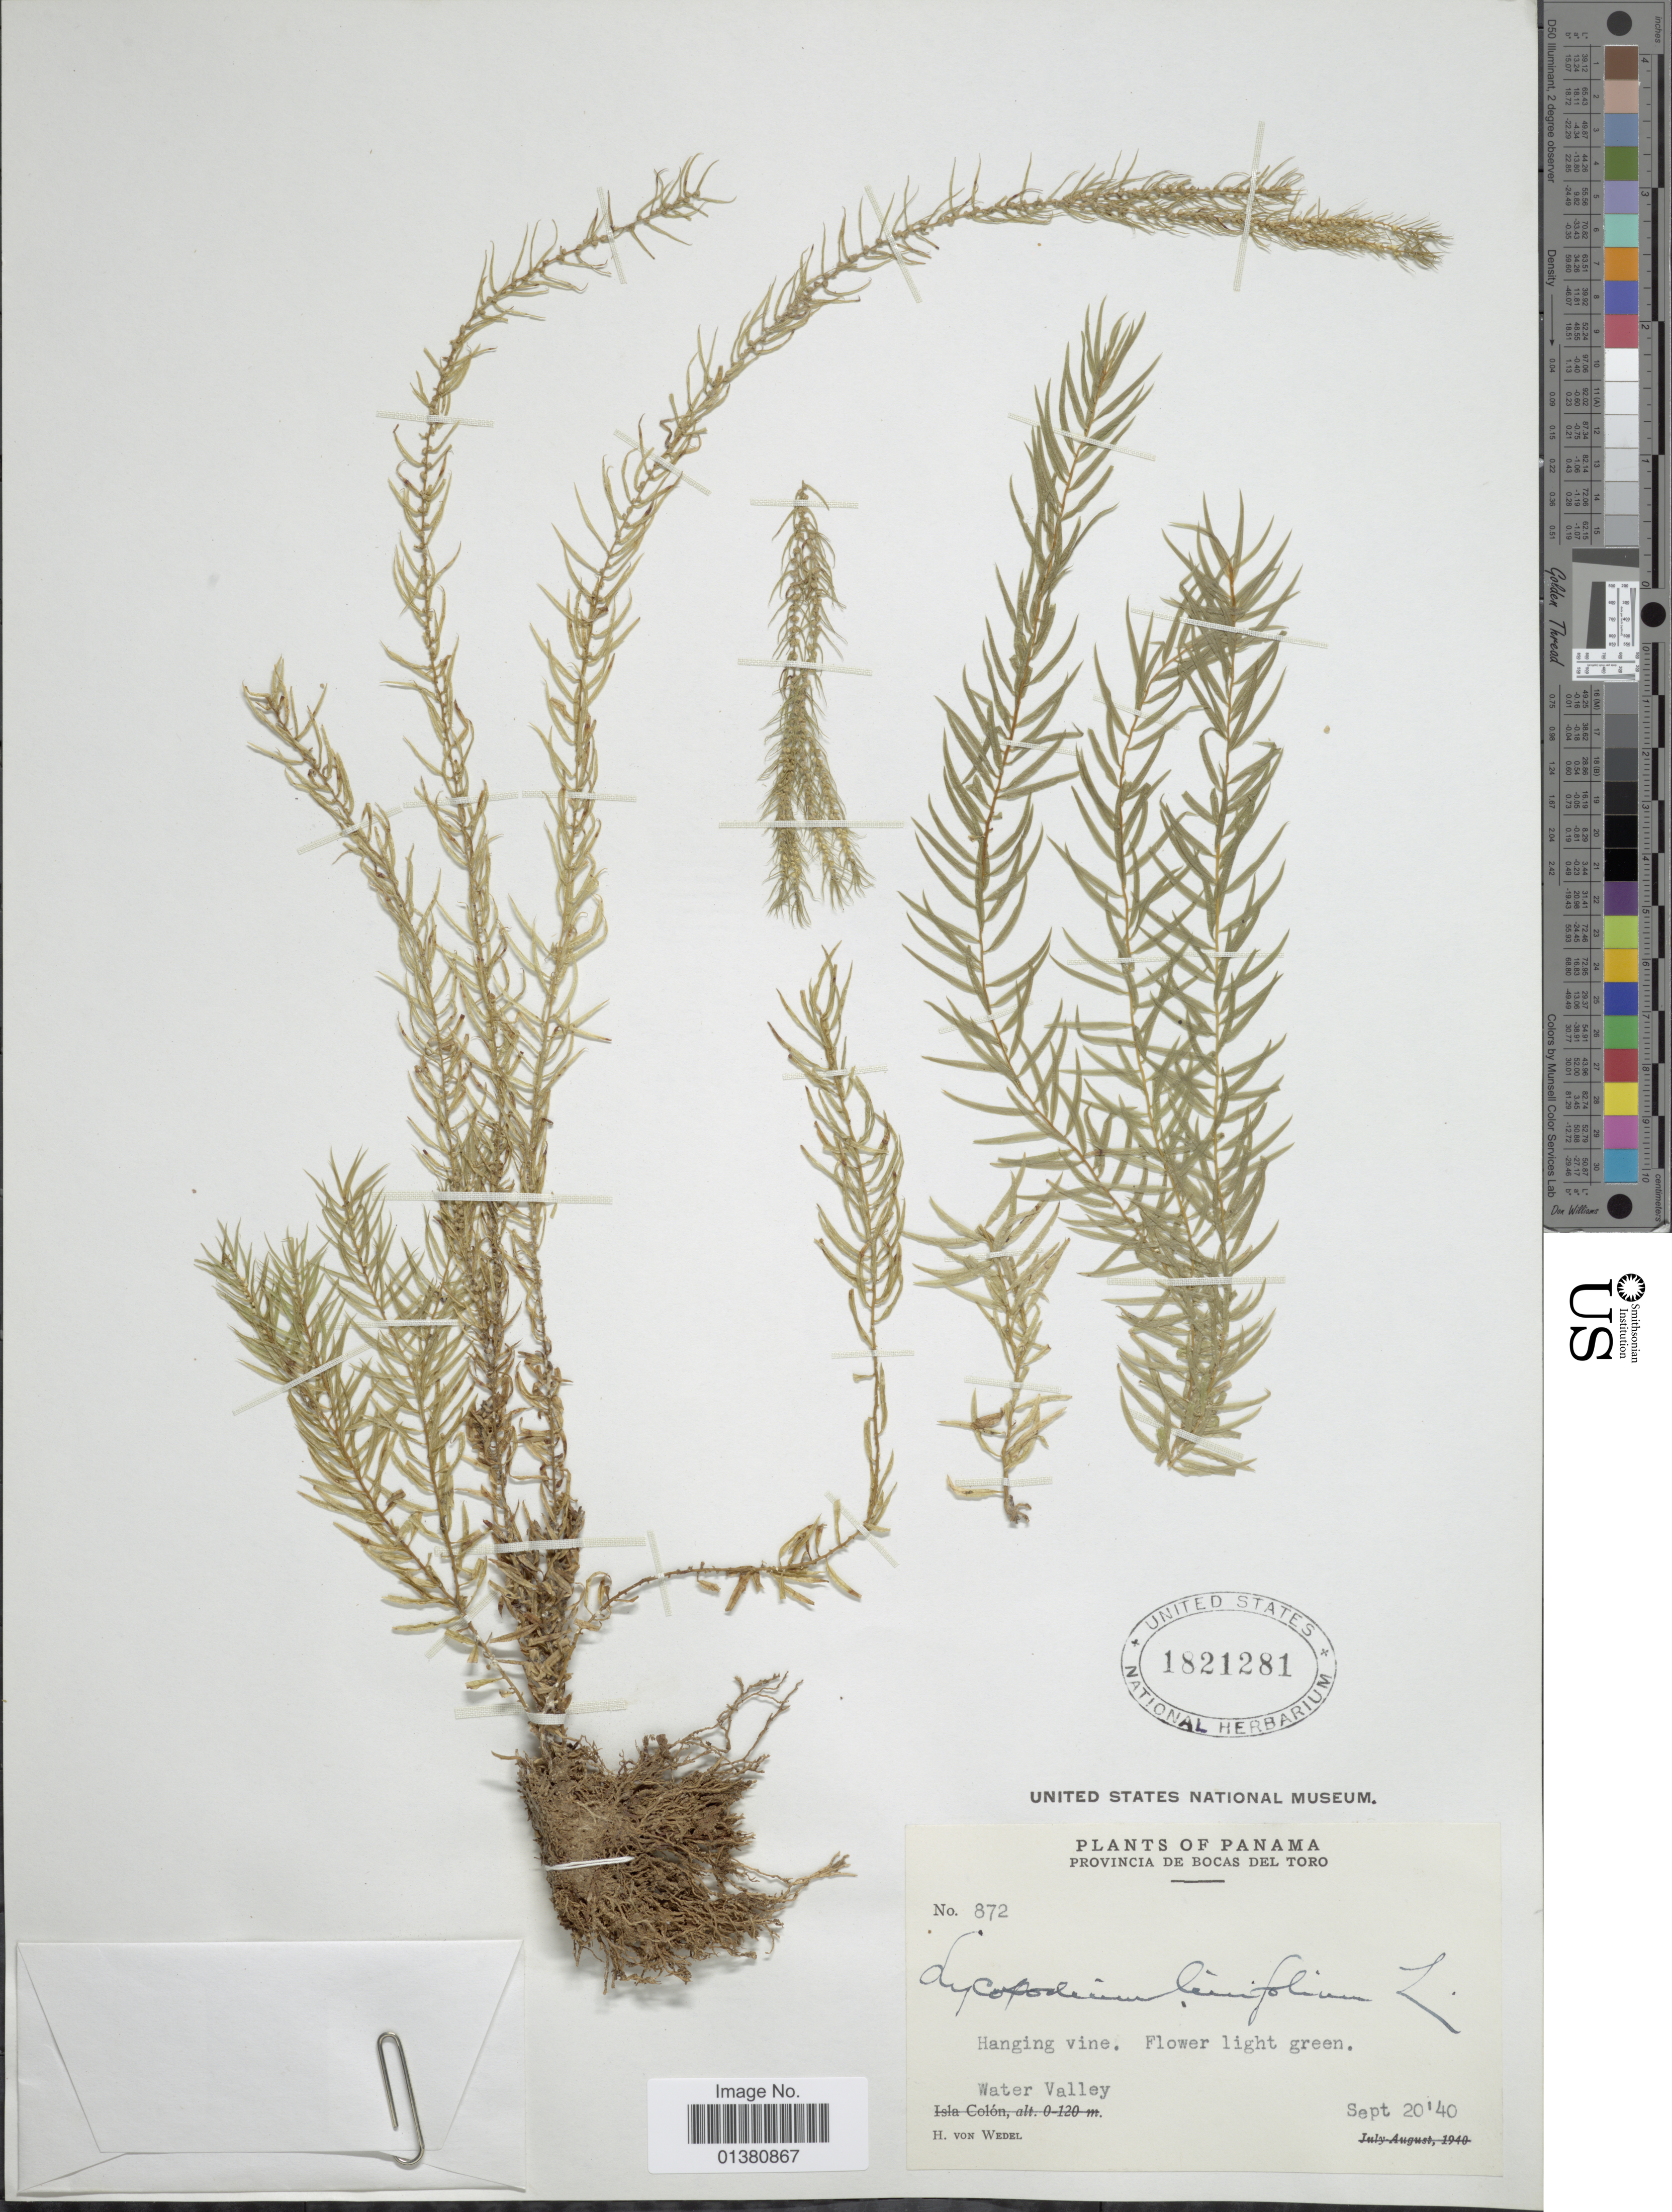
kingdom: Plantae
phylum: Tracheophyta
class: Lycopodiopsida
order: Lycopodiales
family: Lycopodiaceae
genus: Phlegmariurus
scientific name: Phlegmariurus linifolius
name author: (L.) B. Øllg.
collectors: H. von Wedel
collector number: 872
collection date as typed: Transcribed d/m/y: 20/9/40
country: Panama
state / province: Bocas del Toro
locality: Provincia de Bocas del Toro, hanging vine, Water Valley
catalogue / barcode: US 1821281